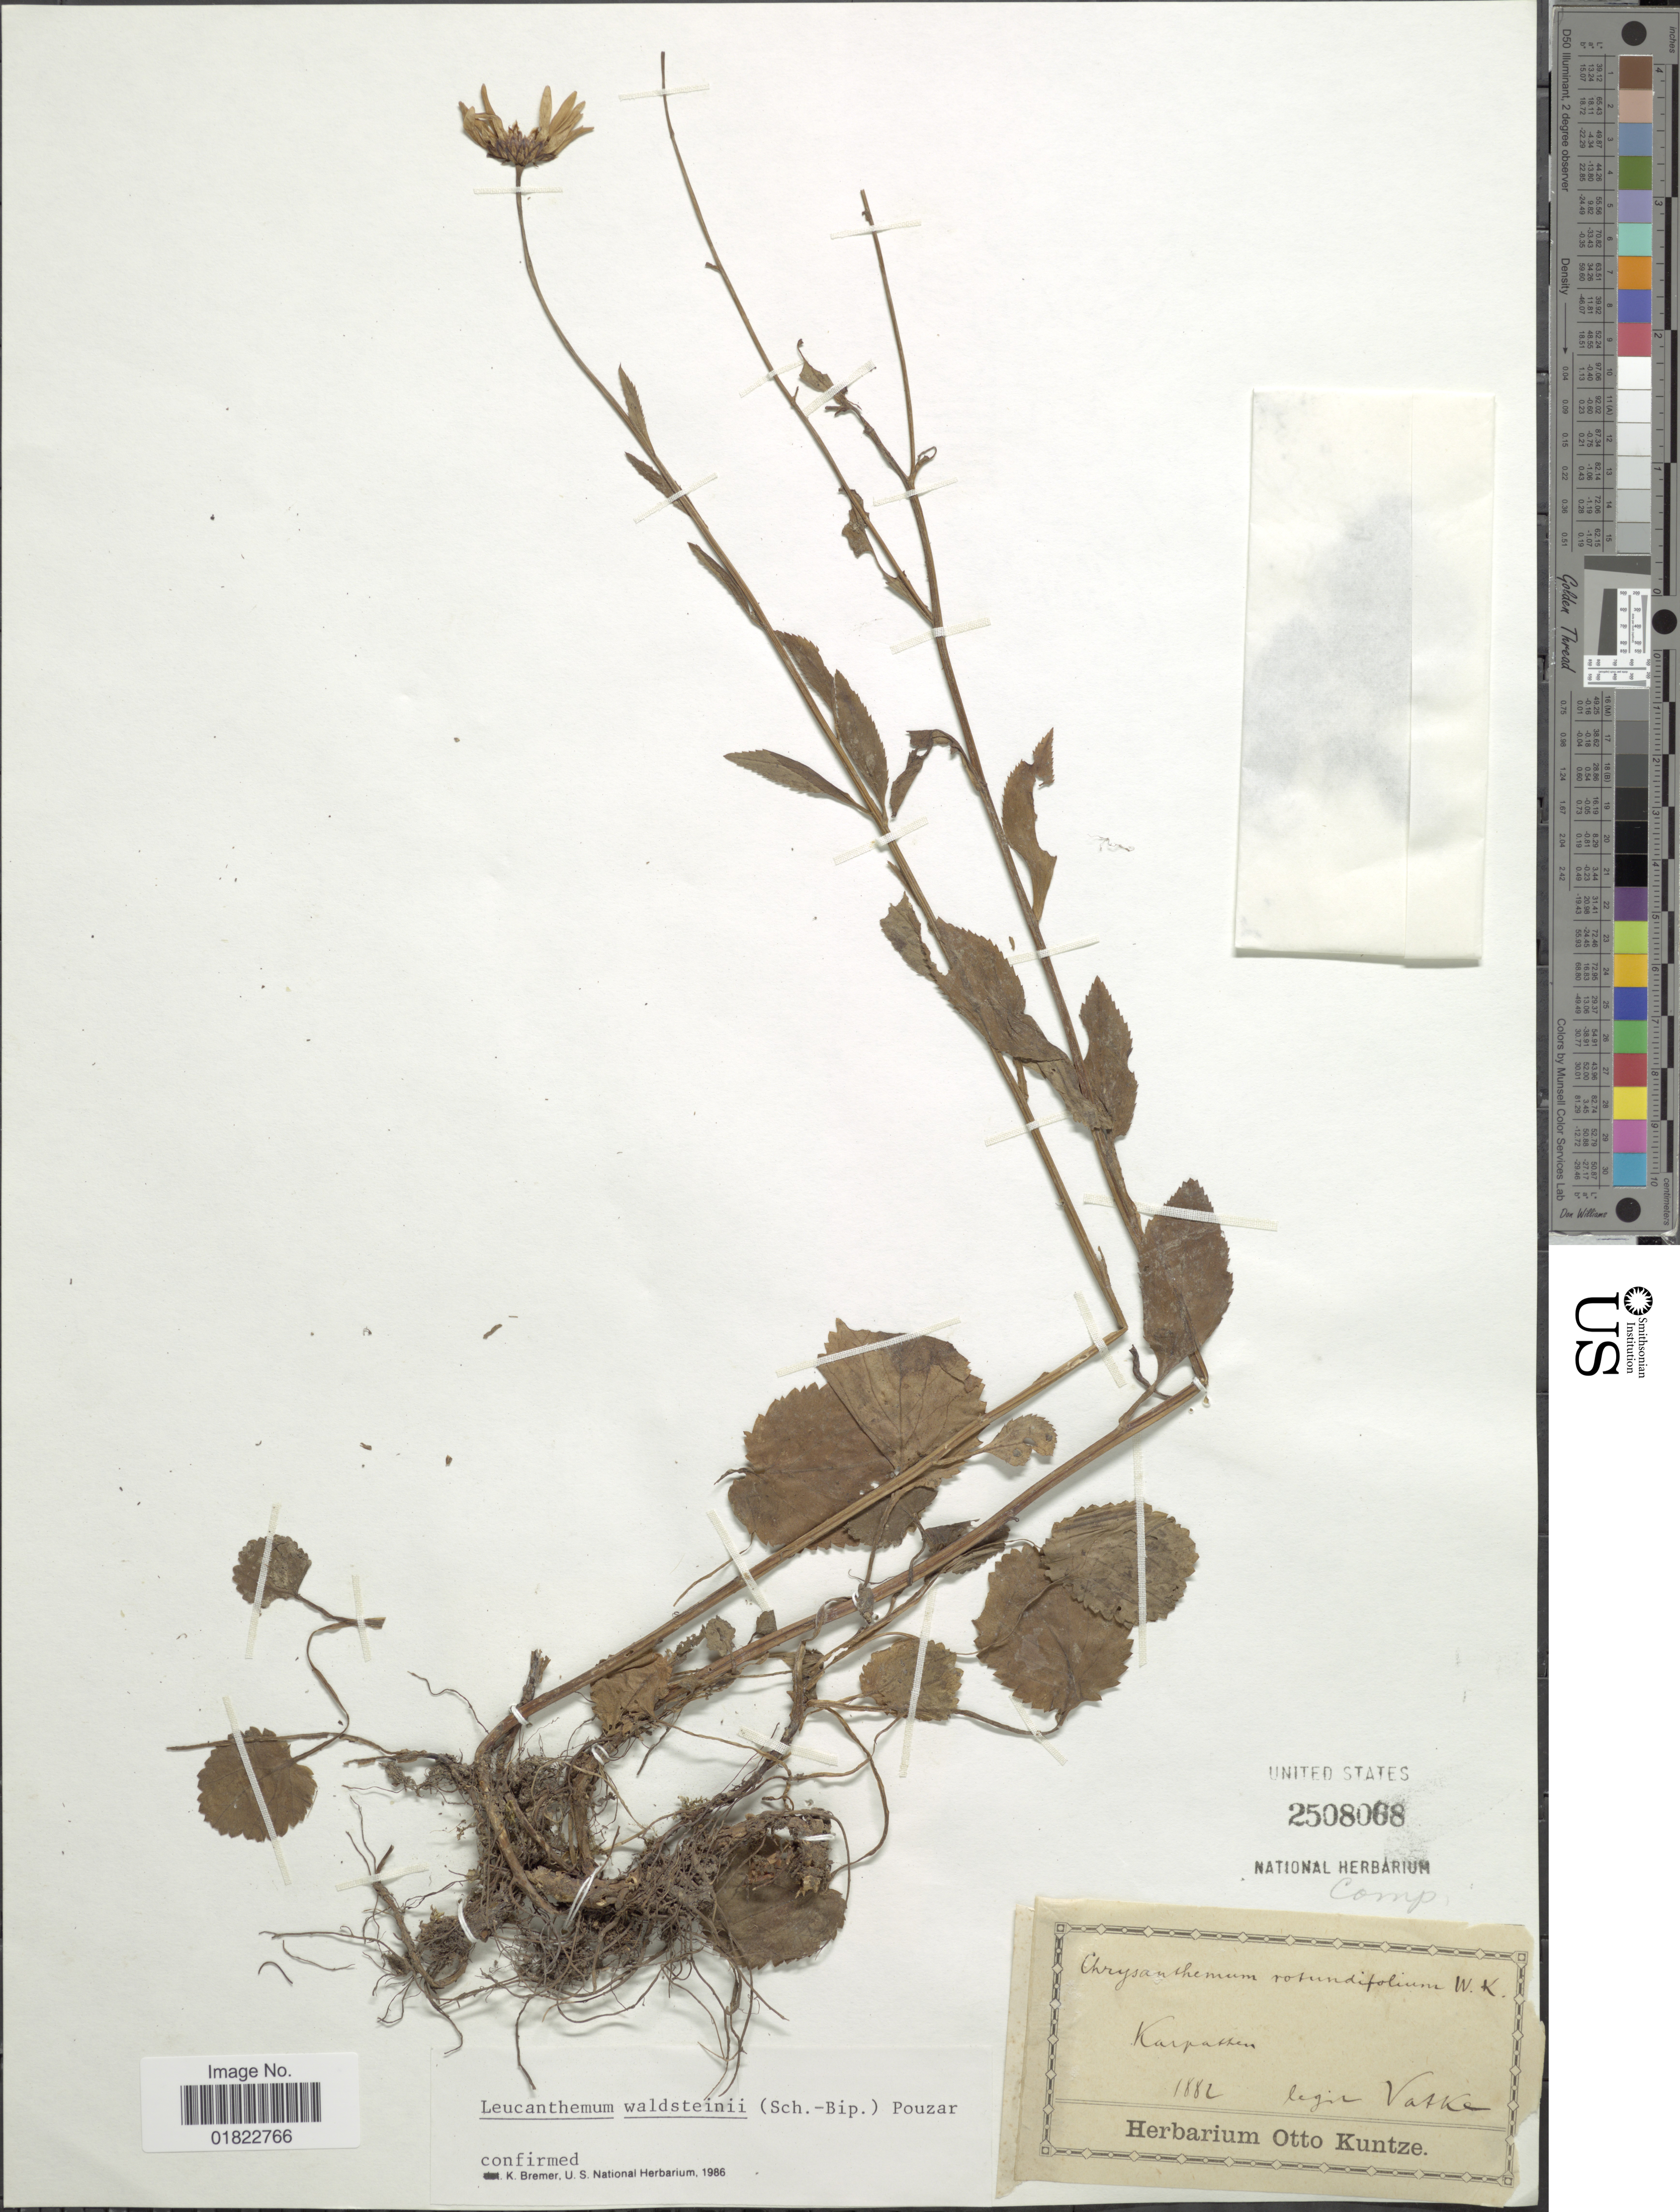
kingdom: Plantae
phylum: Tracheophyta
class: Magnoliopsida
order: Asterales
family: Asteraceae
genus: Leucanthemum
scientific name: Leucanthemum waldsteinii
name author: (Sch. Bip.) Pouzar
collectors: W. Vatke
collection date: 1882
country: Greece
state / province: South Aegean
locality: Karpathen.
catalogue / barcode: US 2508068